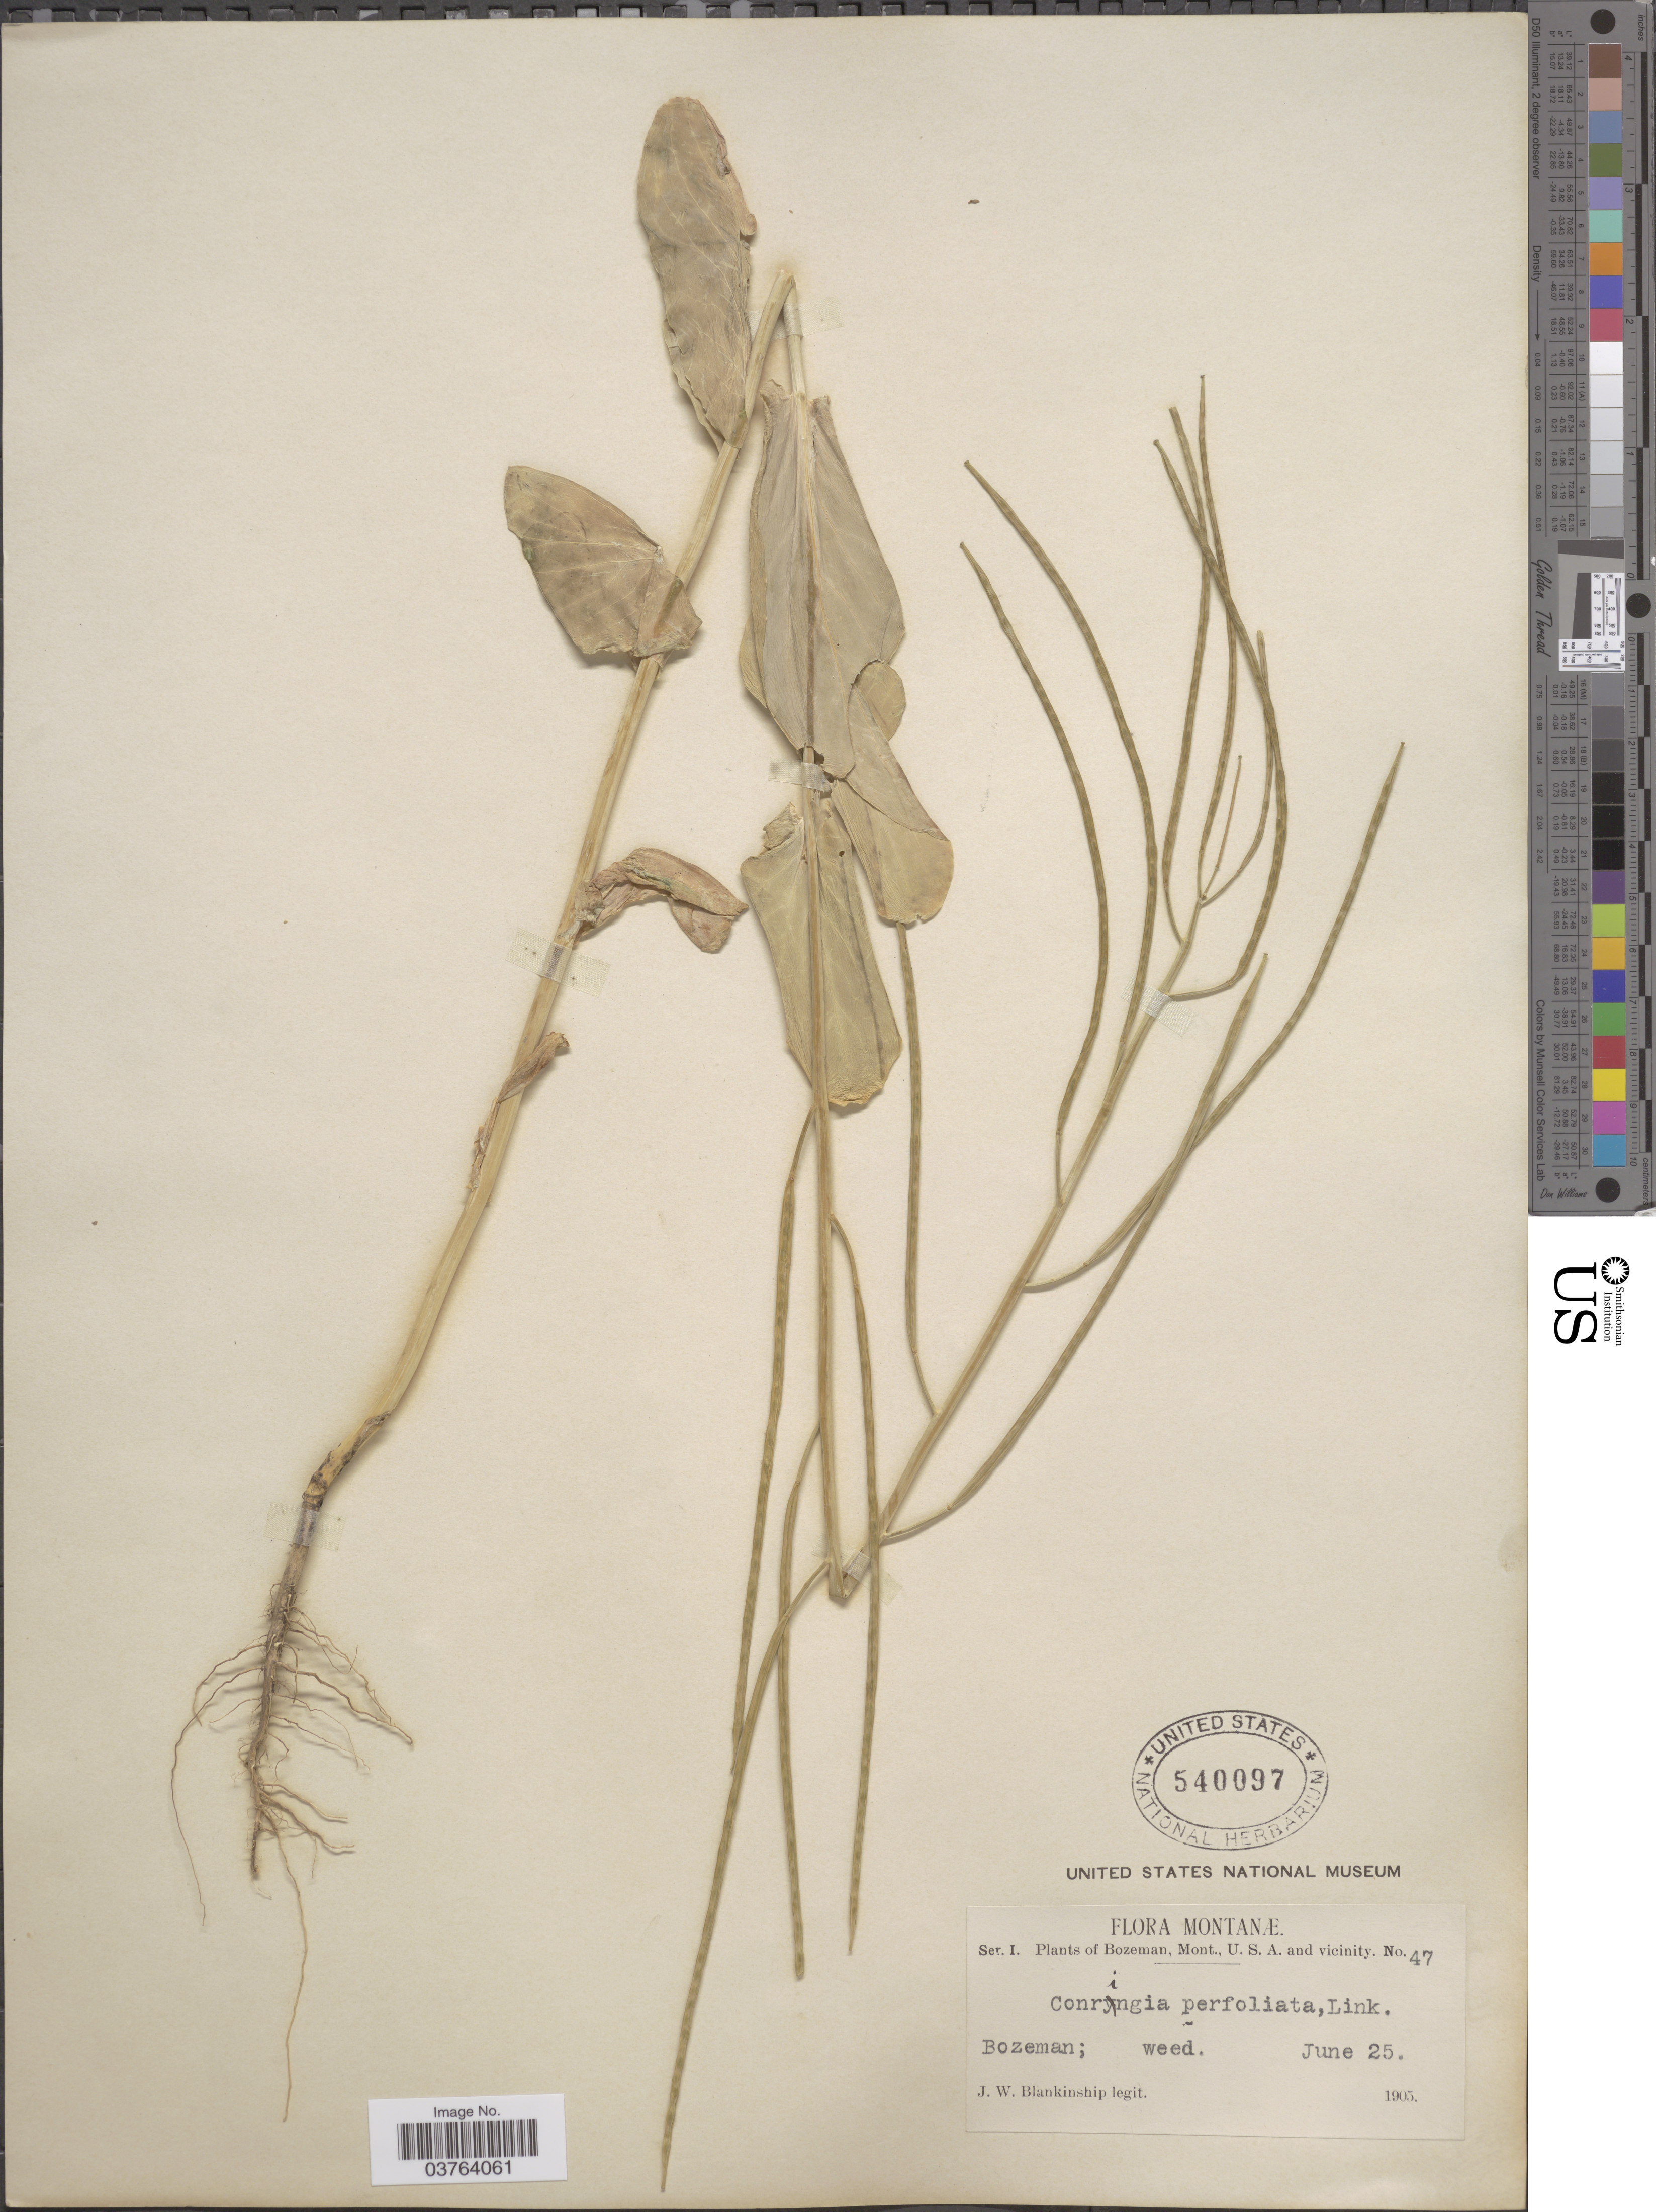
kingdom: Plantae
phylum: Tracheophyta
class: Magnoliopsida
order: Brassicales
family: Brassicaceae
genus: Conringia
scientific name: Conringia orientalis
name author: (L.) C. Presl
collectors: J. W. Blankinship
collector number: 47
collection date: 1905-06-25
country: United States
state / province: Montana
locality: Bozeman, Mont., U.S.A. and vicinity.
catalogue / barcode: US 540097